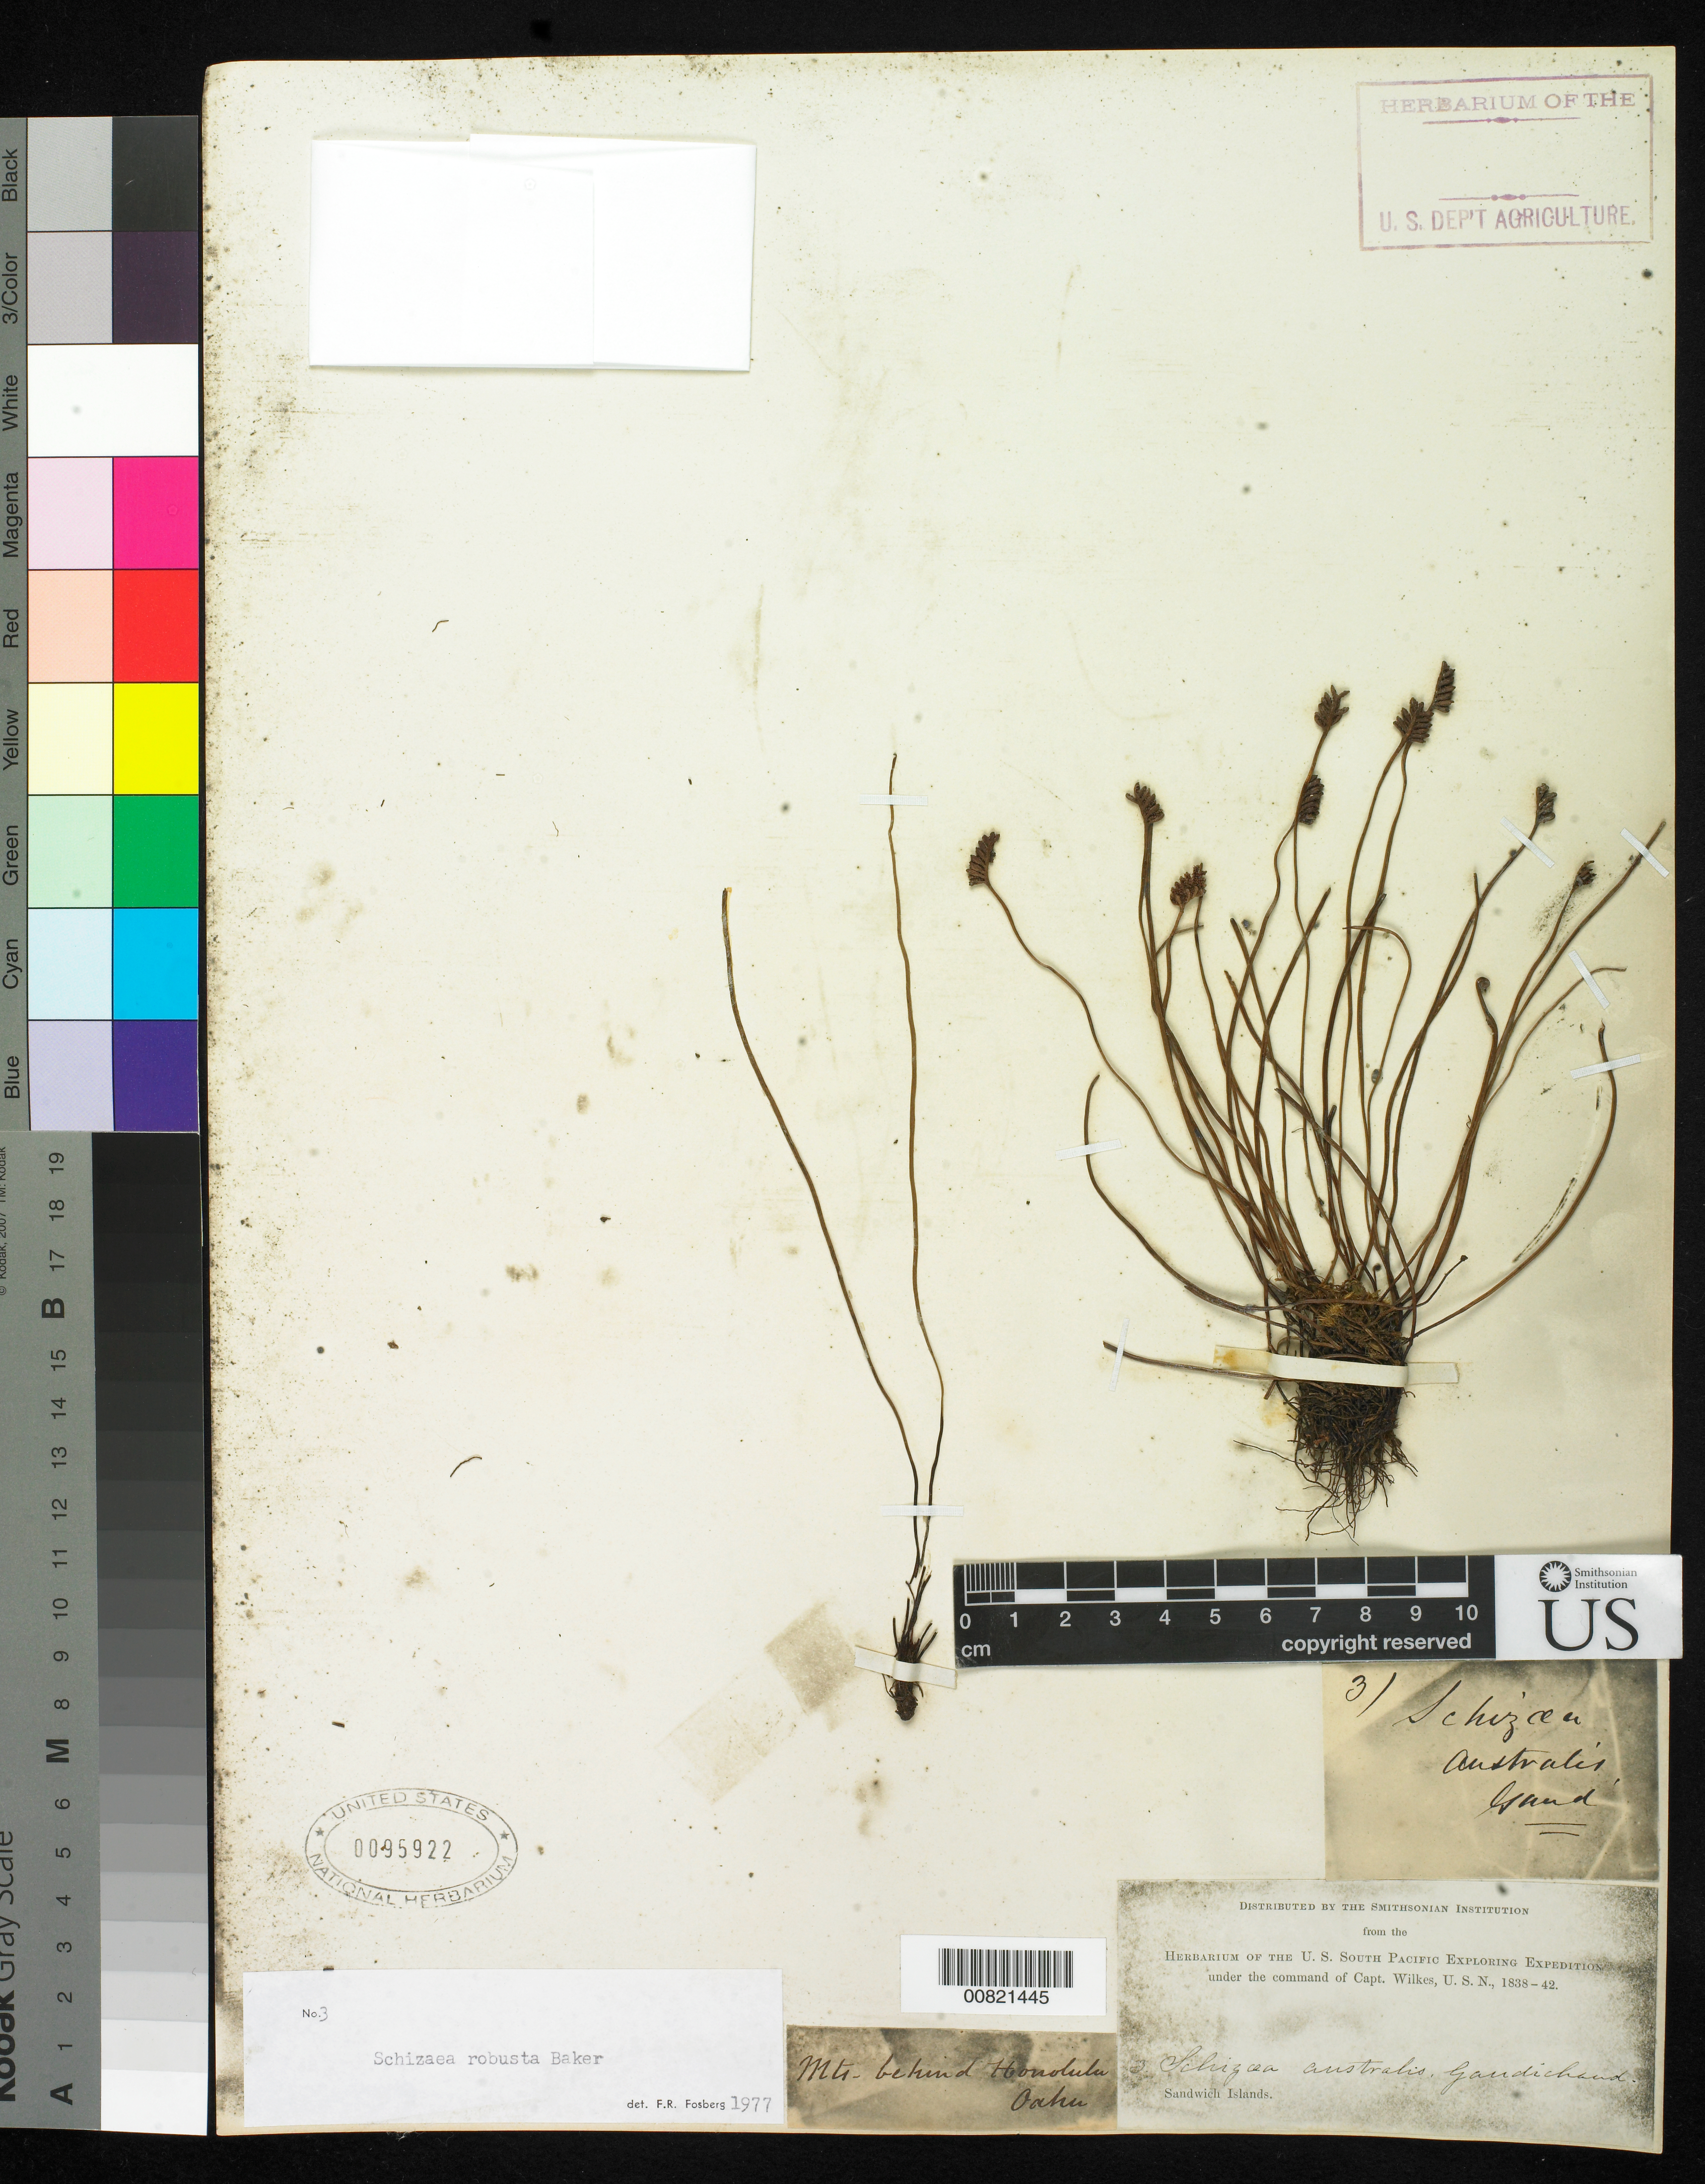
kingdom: Plantae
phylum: Tracheophyta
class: Polypodiopsida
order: Schizaeales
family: Schizaeaceae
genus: Schizaea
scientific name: Schizaea robusta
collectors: Wilkes Explor. Exped.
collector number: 3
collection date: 1838/1842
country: United States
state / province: Hawaii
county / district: Honolulu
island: Oahu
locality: Mts. Behind Honolulu, Oahu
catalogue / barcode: US 95922